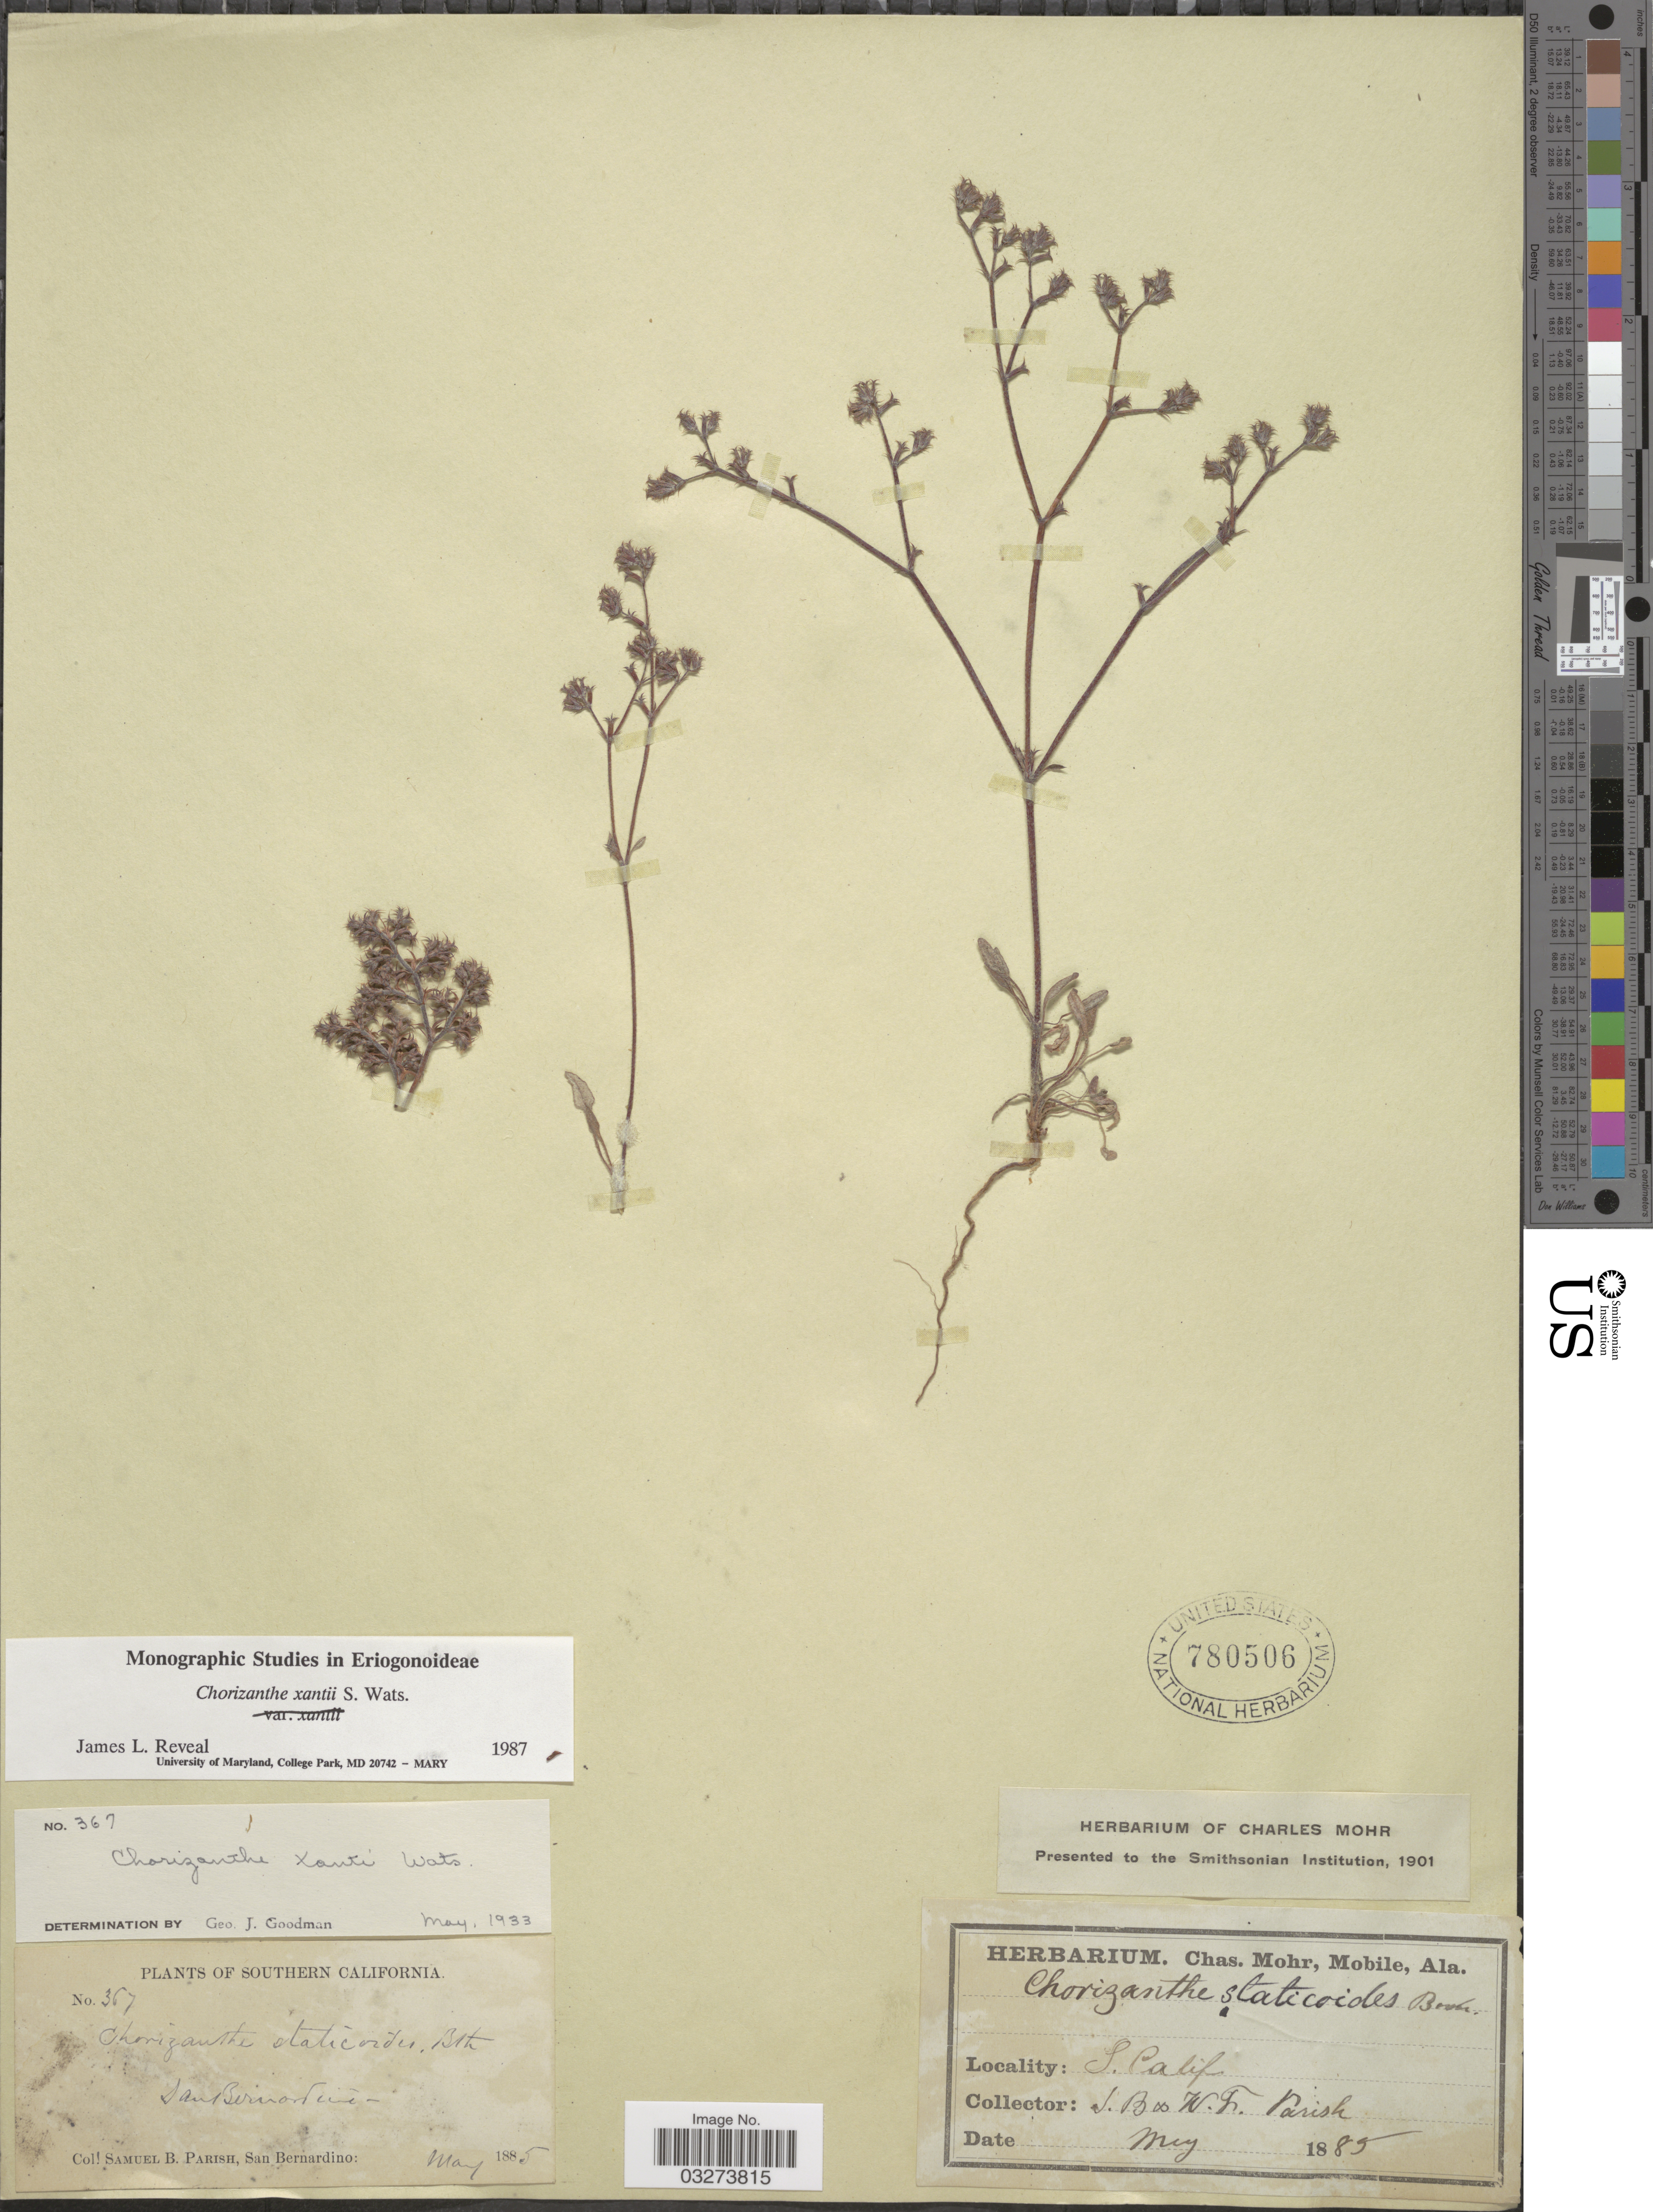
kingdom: Plantae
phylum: Tracheophyta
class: Magnoliopsida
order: Caryophyllales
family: Polygonaceae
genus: Chorizanthe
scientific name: Chorizanthe xanti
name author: S. Watson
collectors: S. B. Parish & W. F. Parish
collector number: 367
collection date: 1885-05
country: United States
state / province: California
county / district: San Bernardino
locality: Southern California. San Bernardino.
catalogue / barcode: US 780506